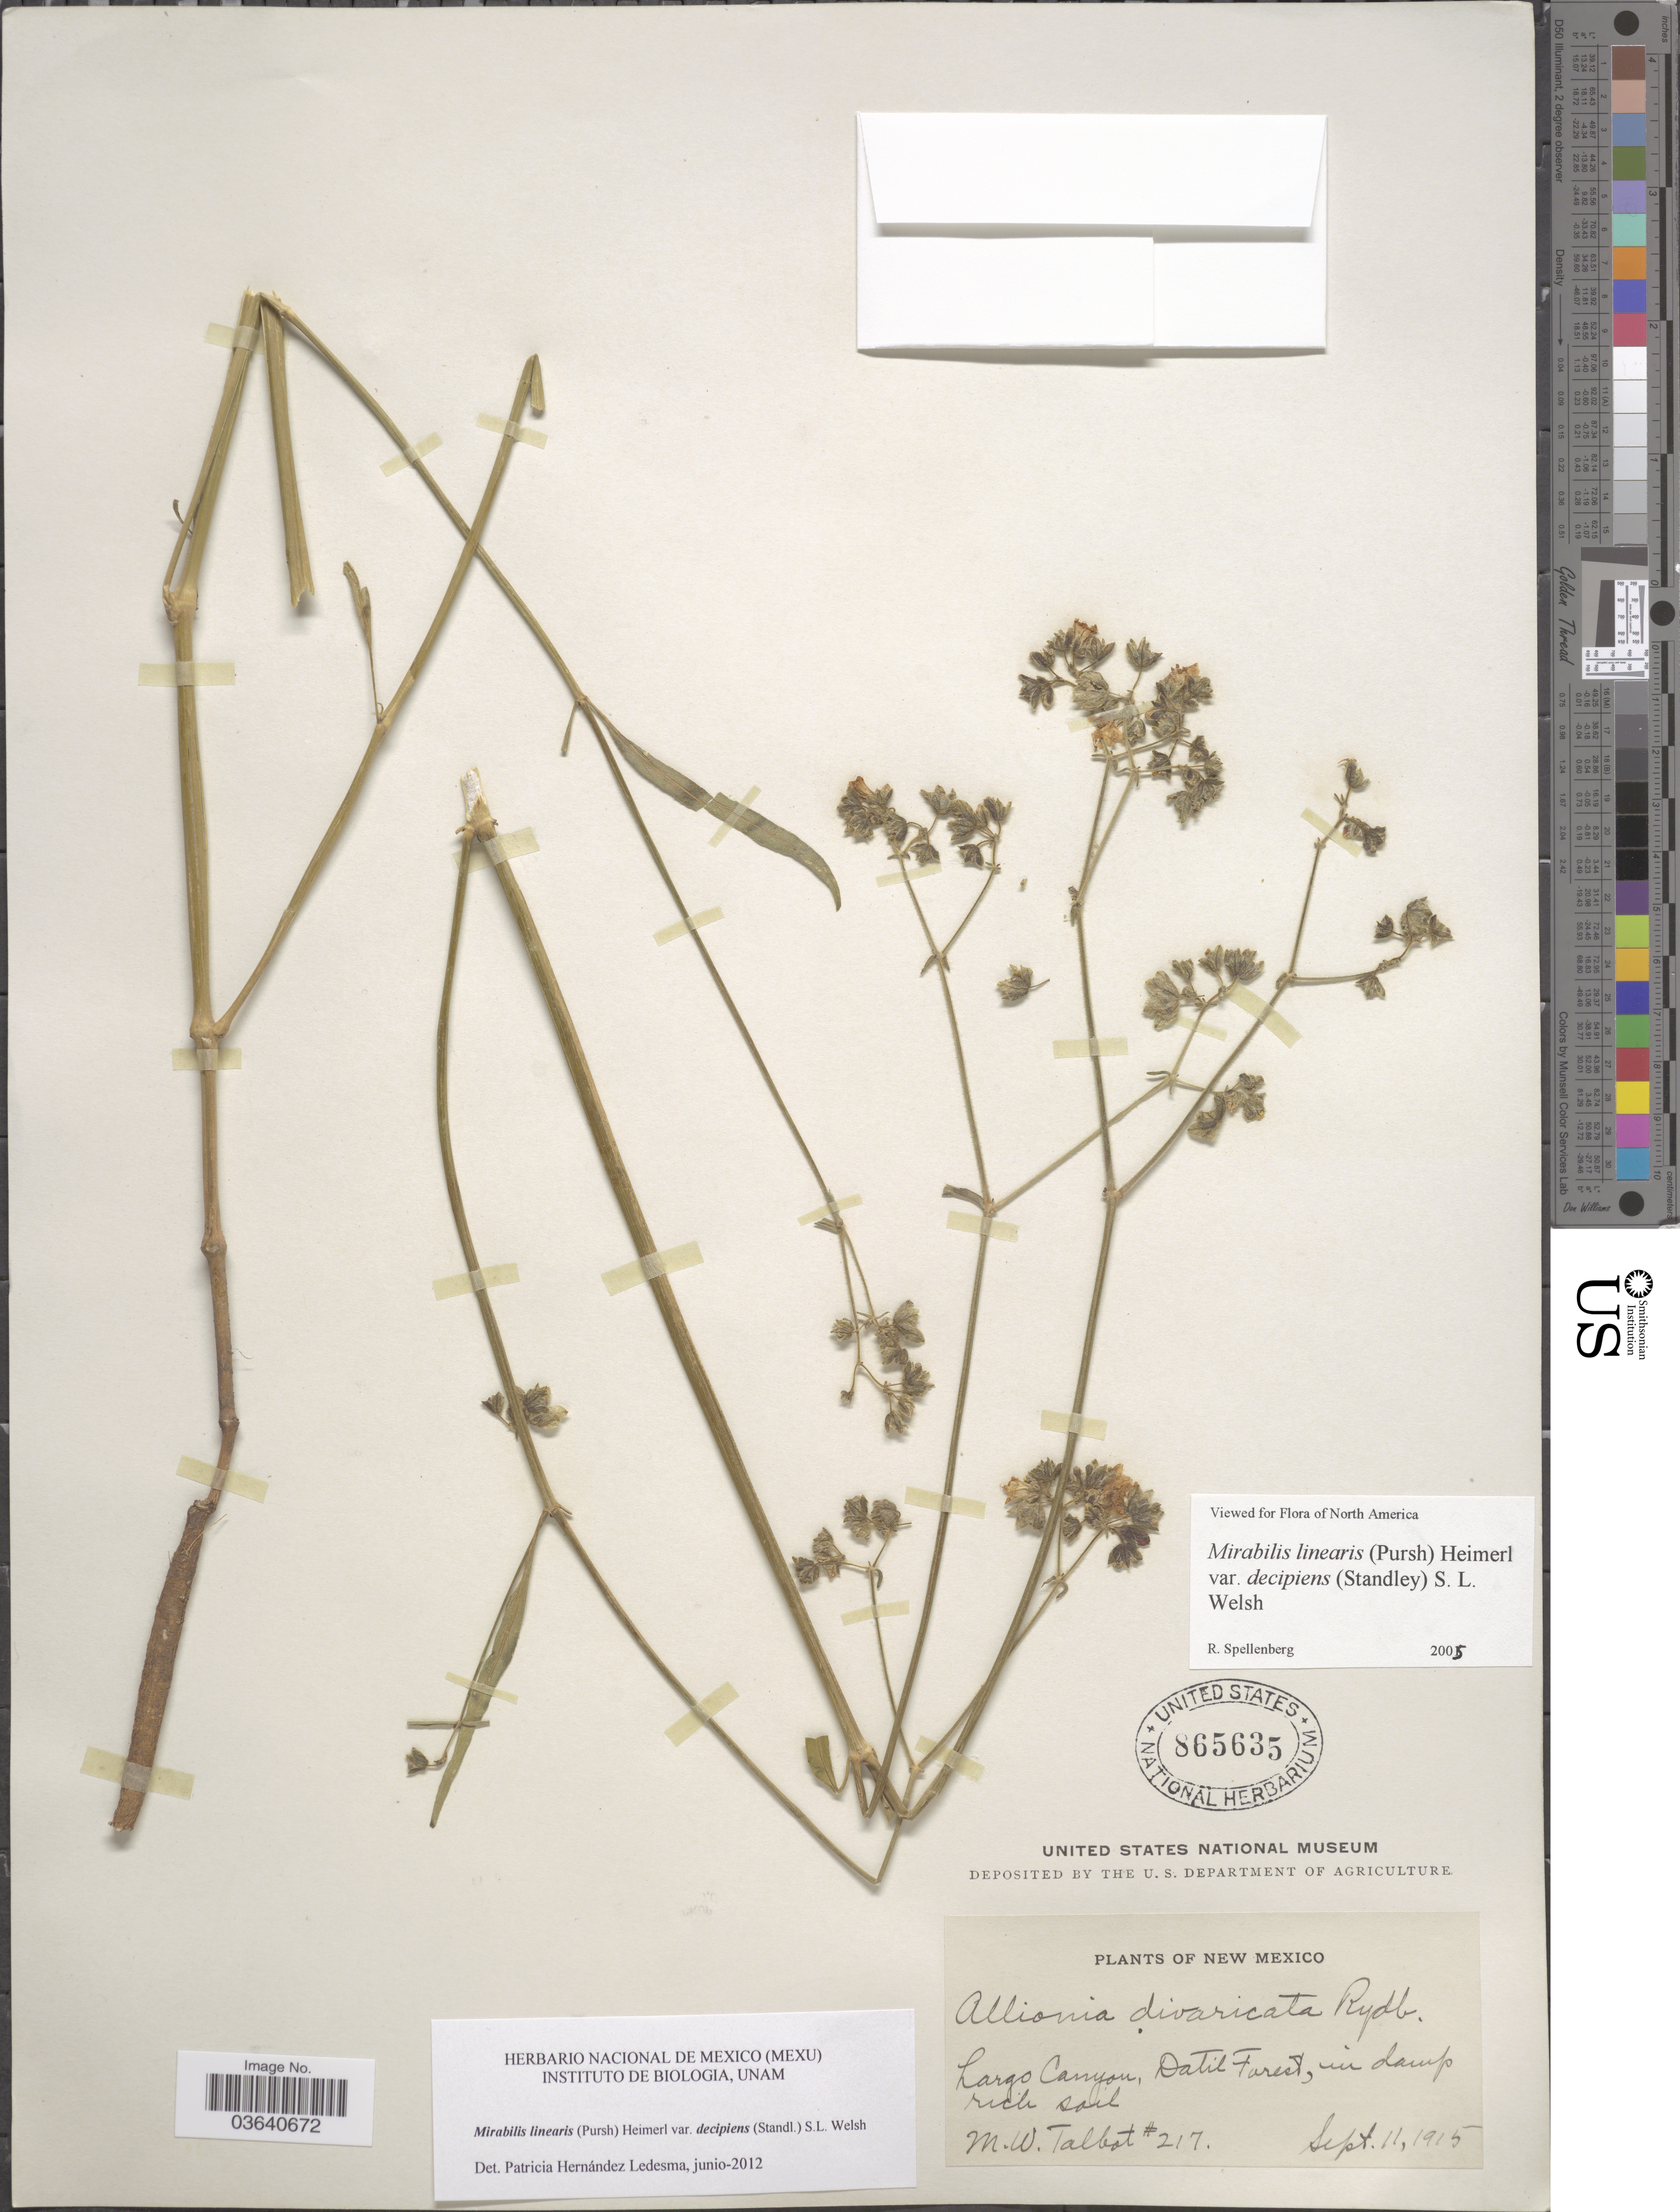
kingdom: Plantae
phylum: Tracheophyta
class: Magnoliopsida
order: Caryophyllales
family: Nyctaginaceae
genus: Mirabilis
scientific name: Mirabilis linearis var. decipiens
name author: (Standl.) S.L. Welsh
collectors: M. Talbot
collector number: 217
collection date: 1915-09-11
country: United States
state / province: New Mexico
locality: Largo Canyon, Datil Forest, in damp rich soil.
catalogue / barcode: US 865635